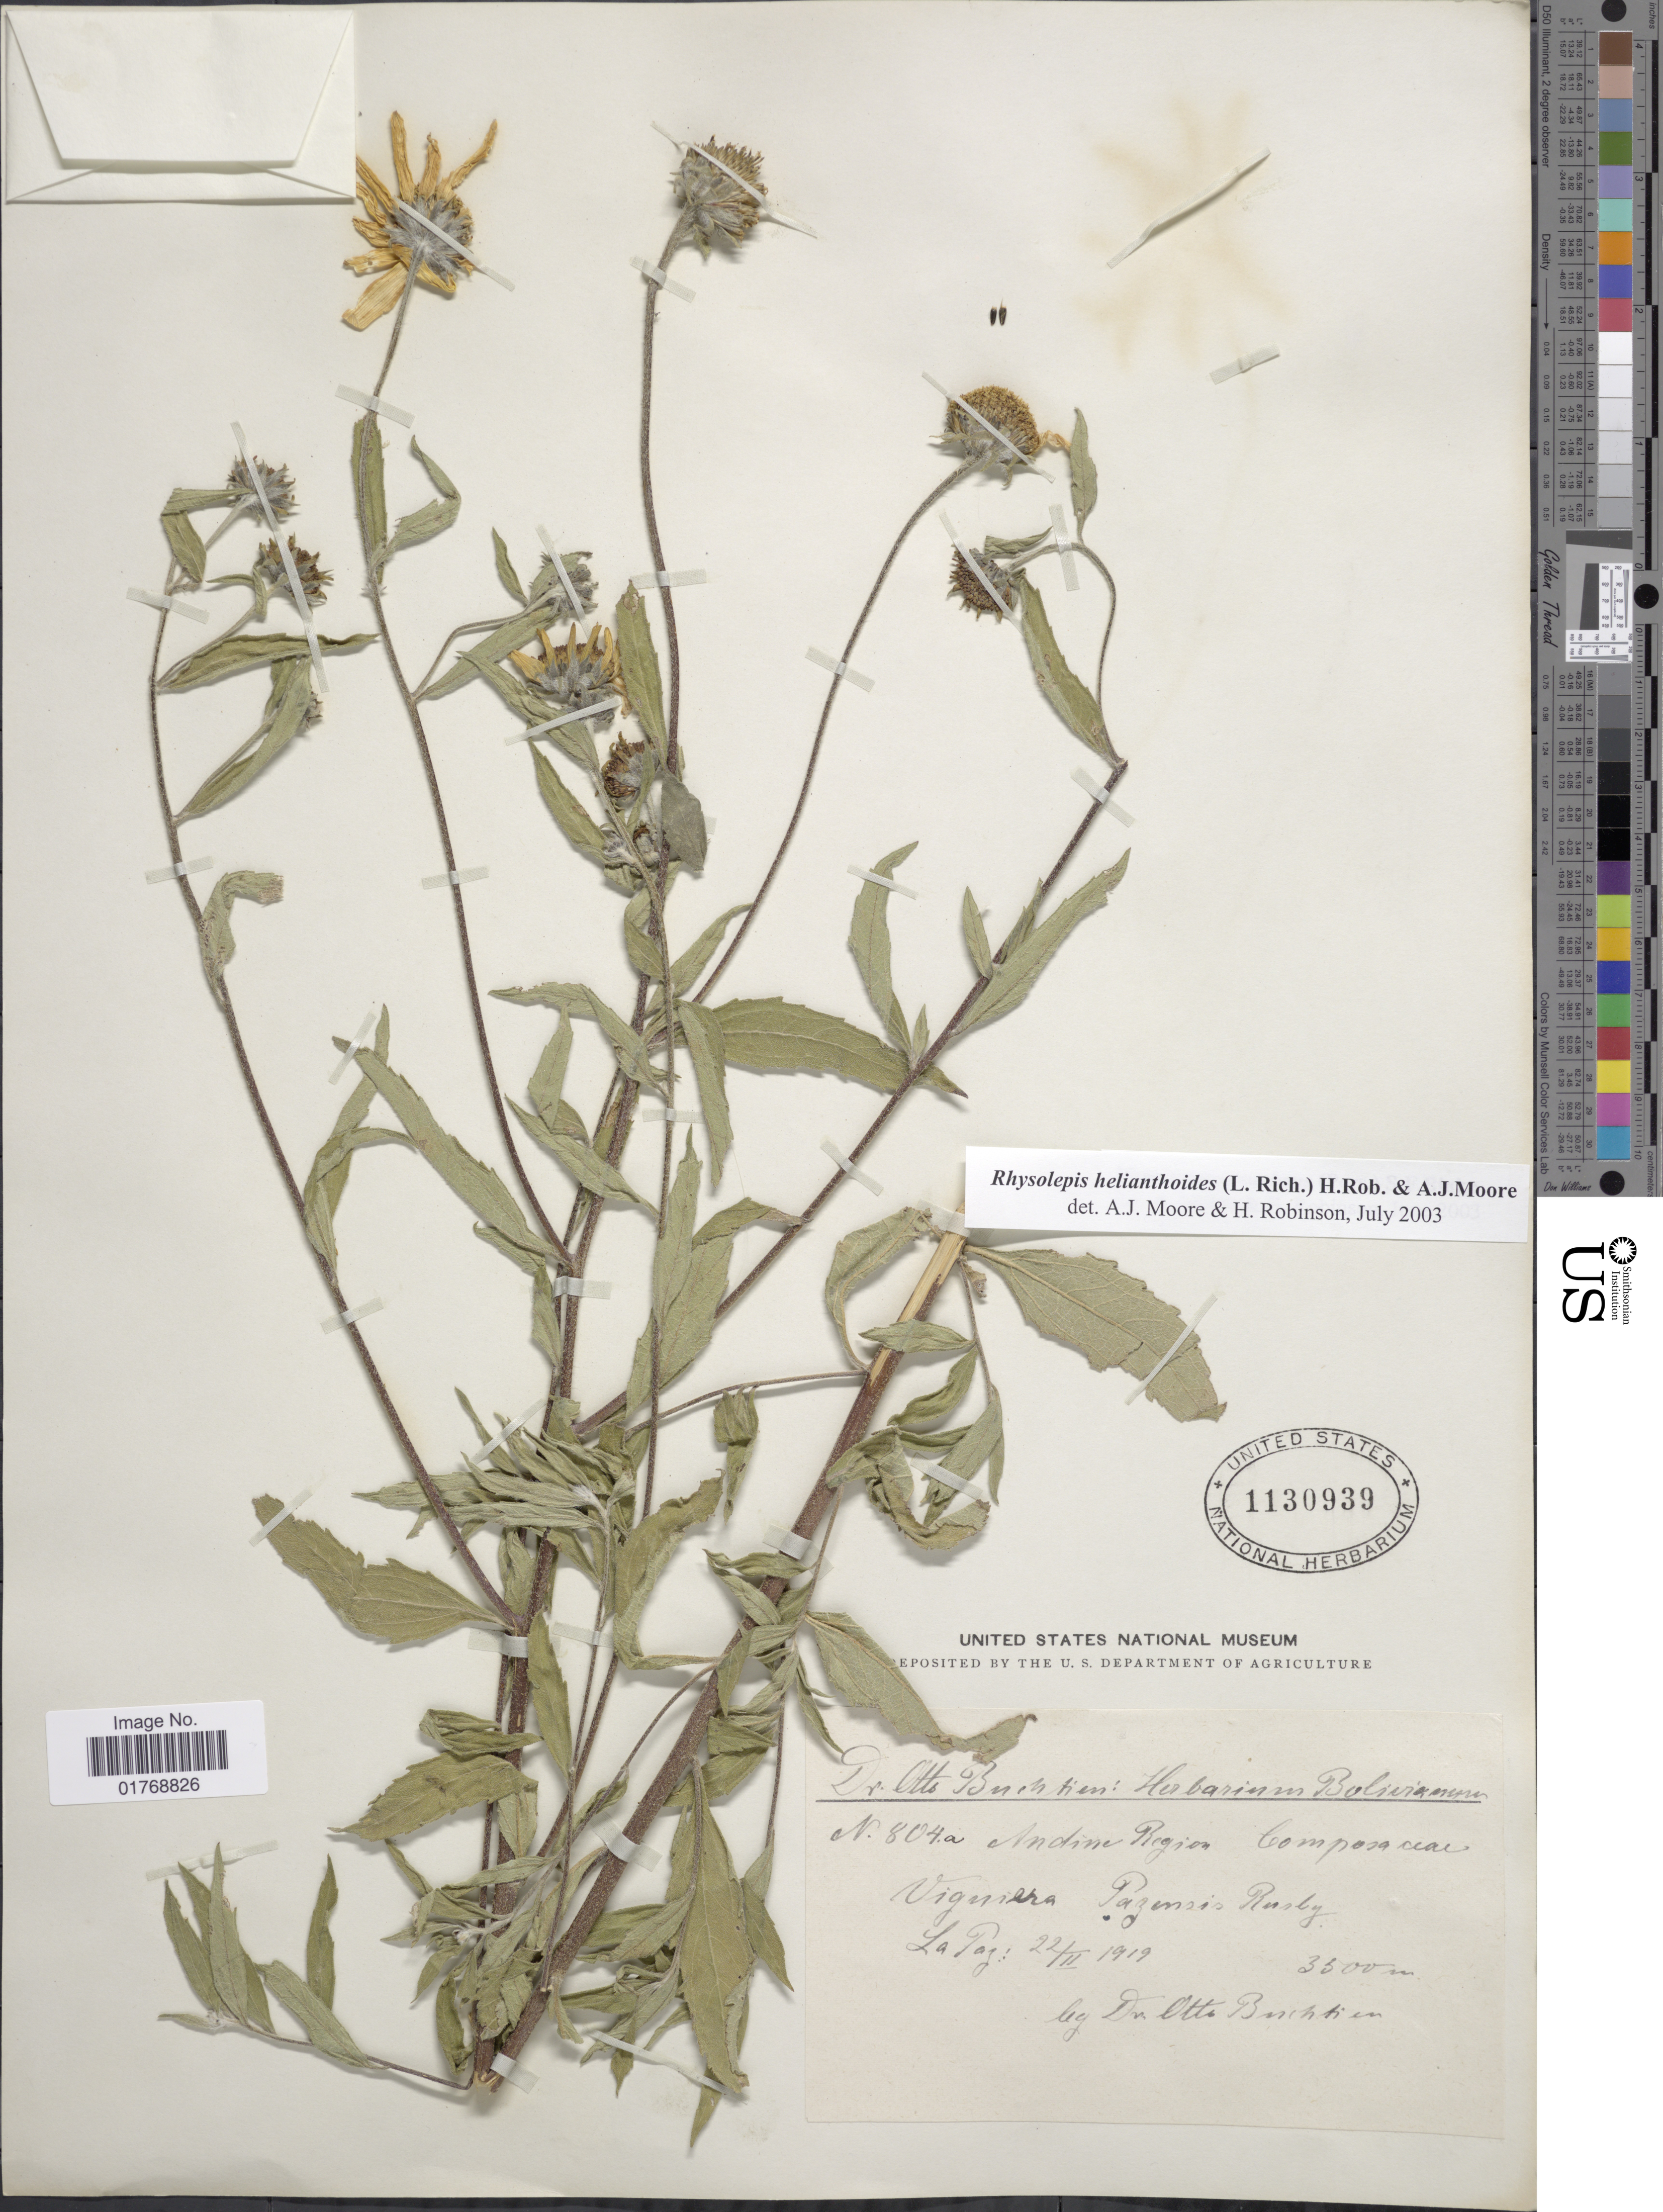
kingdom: Plantae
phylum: Tracheophyta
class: Magnoliopsida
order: Asterales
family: Asteraceae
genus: Viguiera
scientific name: Viguiera procumbens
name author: (Pers.) S.F. Blake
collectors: O. Buchtien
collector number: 804a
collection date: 1919-02-22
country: Bolivia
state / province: La Paz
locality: La Paz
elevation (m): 3500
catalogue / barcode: US 1130939